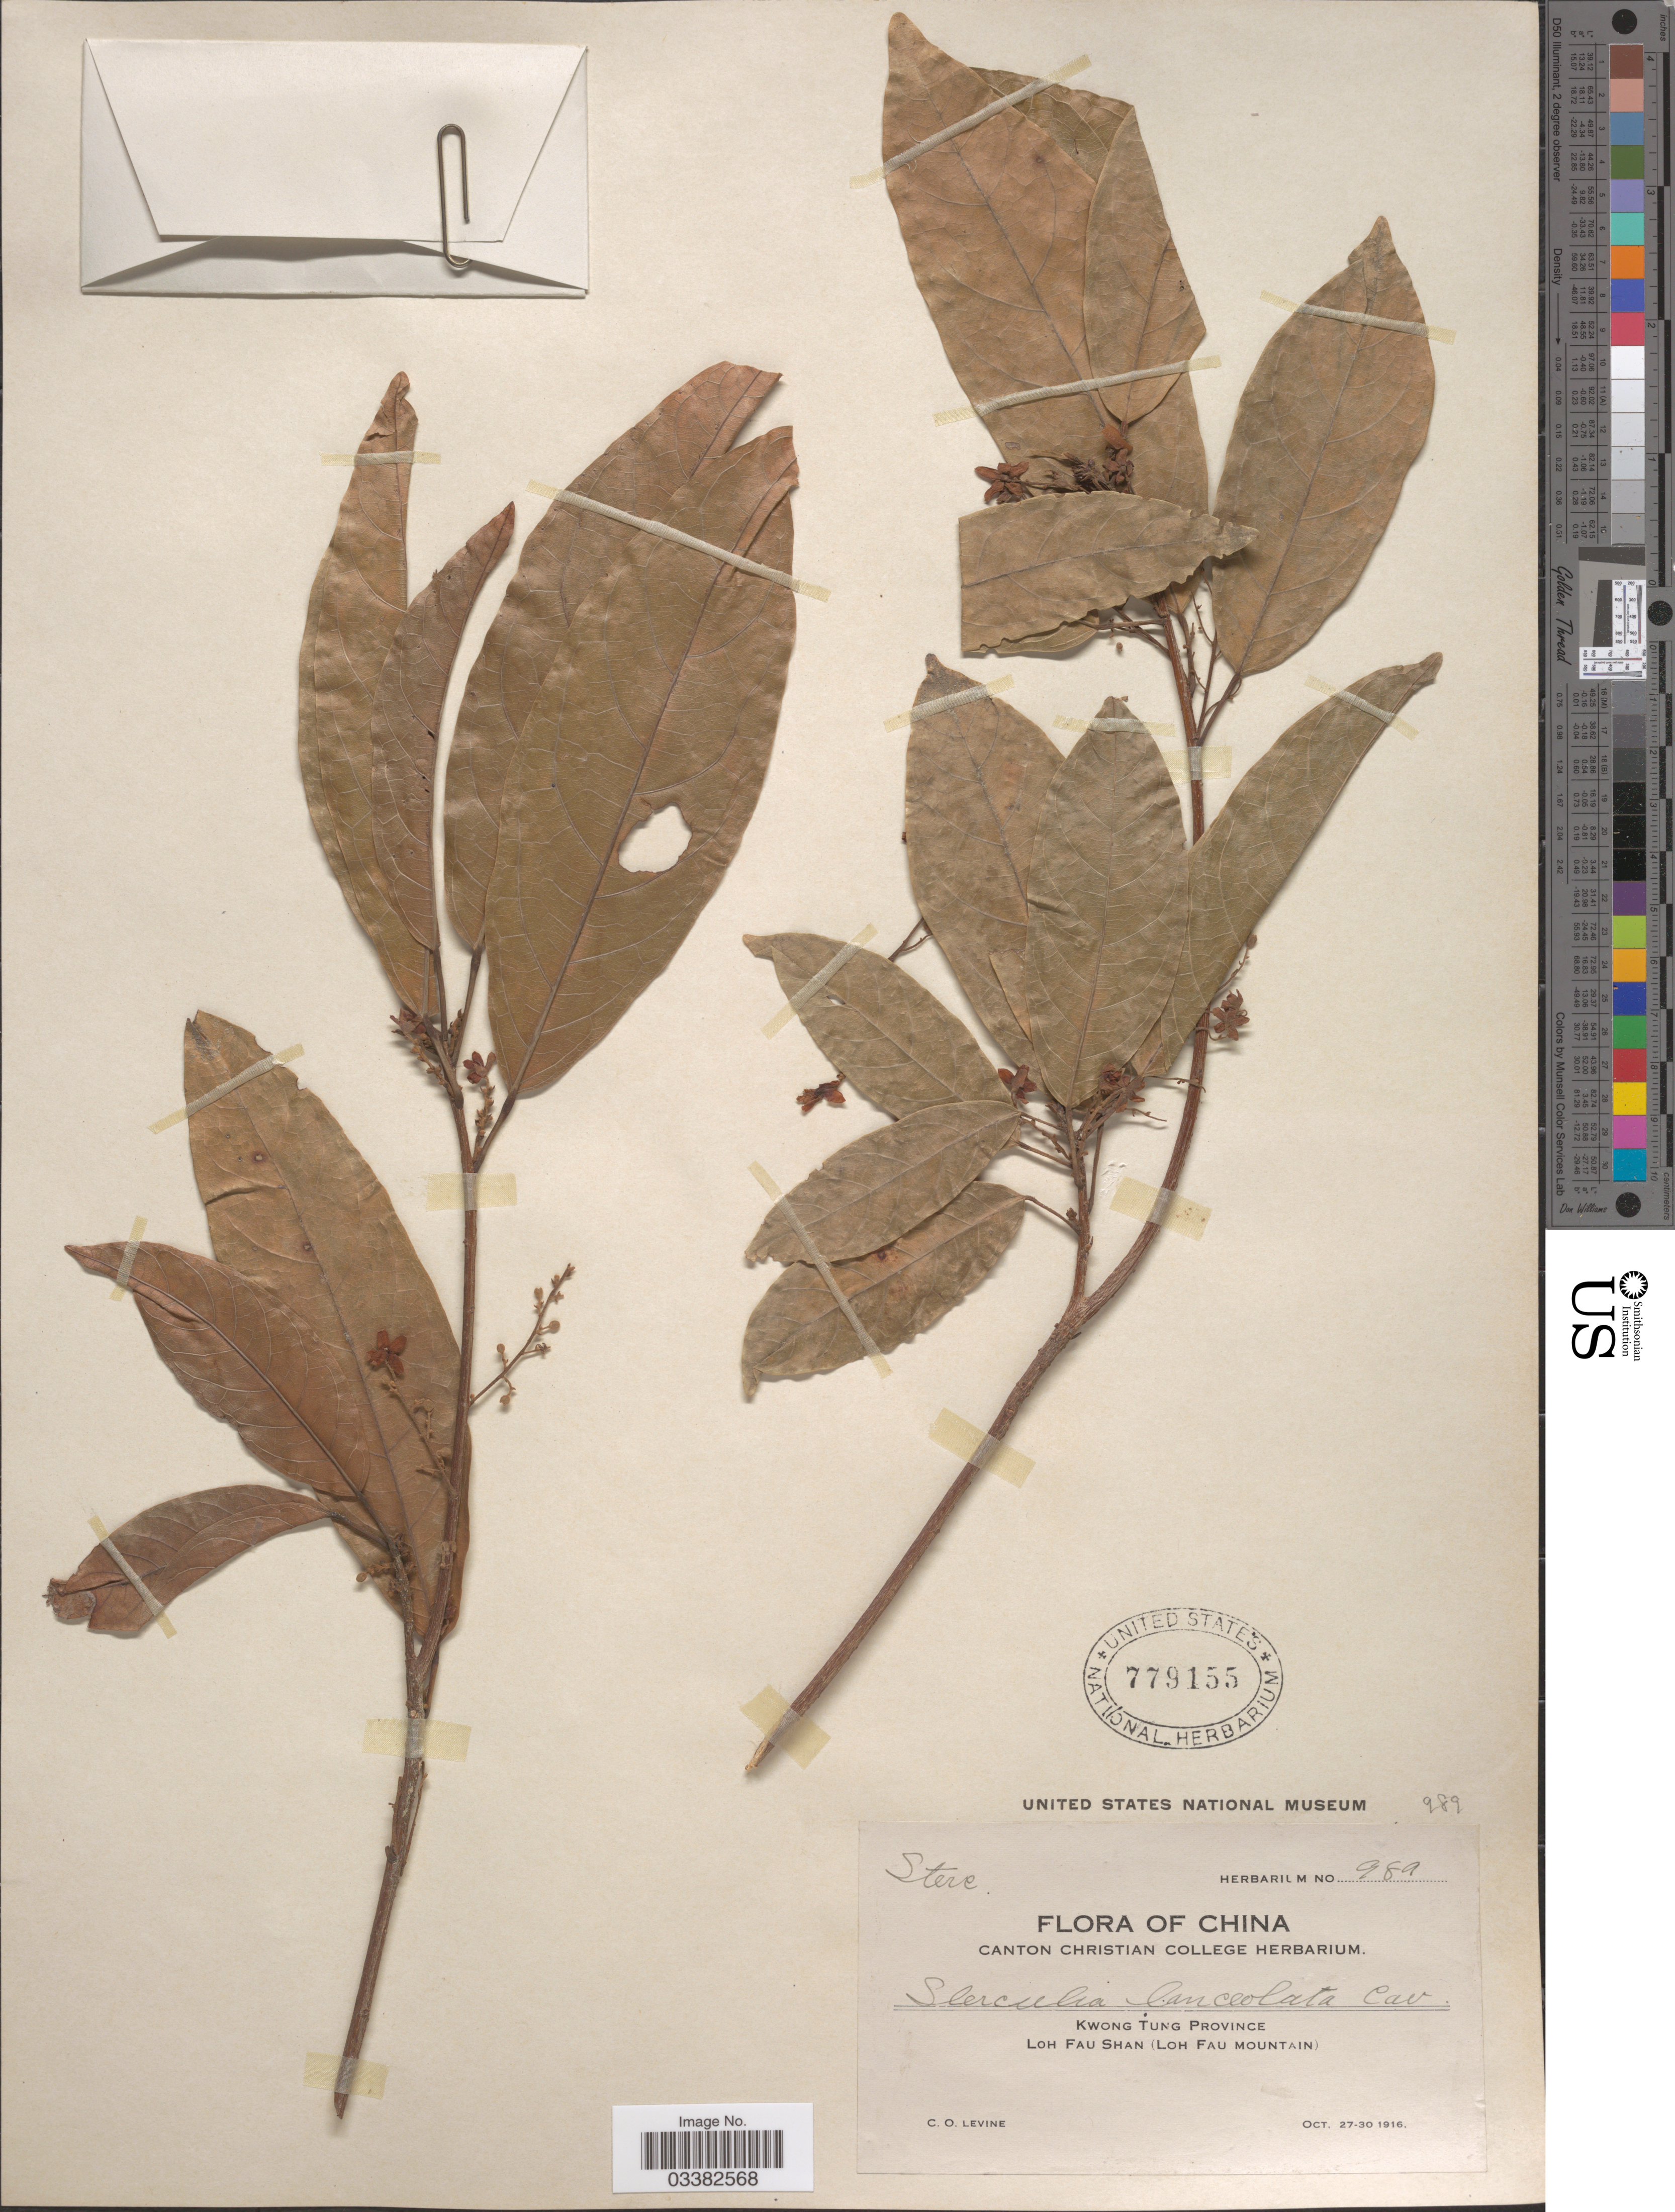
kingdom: Plantae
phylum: Tracheophyta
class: Magnoliopsida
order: Malvales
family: Malvaceae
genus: Sterculia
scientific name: Sterculia lanceolata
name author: Cav.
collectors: C. O. Levine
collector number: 989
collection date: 1916-10-27/1916-10-30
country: China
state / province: Guangdong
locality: Kwong Tung Province. Loh Fau Shan (Loh Fau Mountain).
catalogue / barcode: US 779155